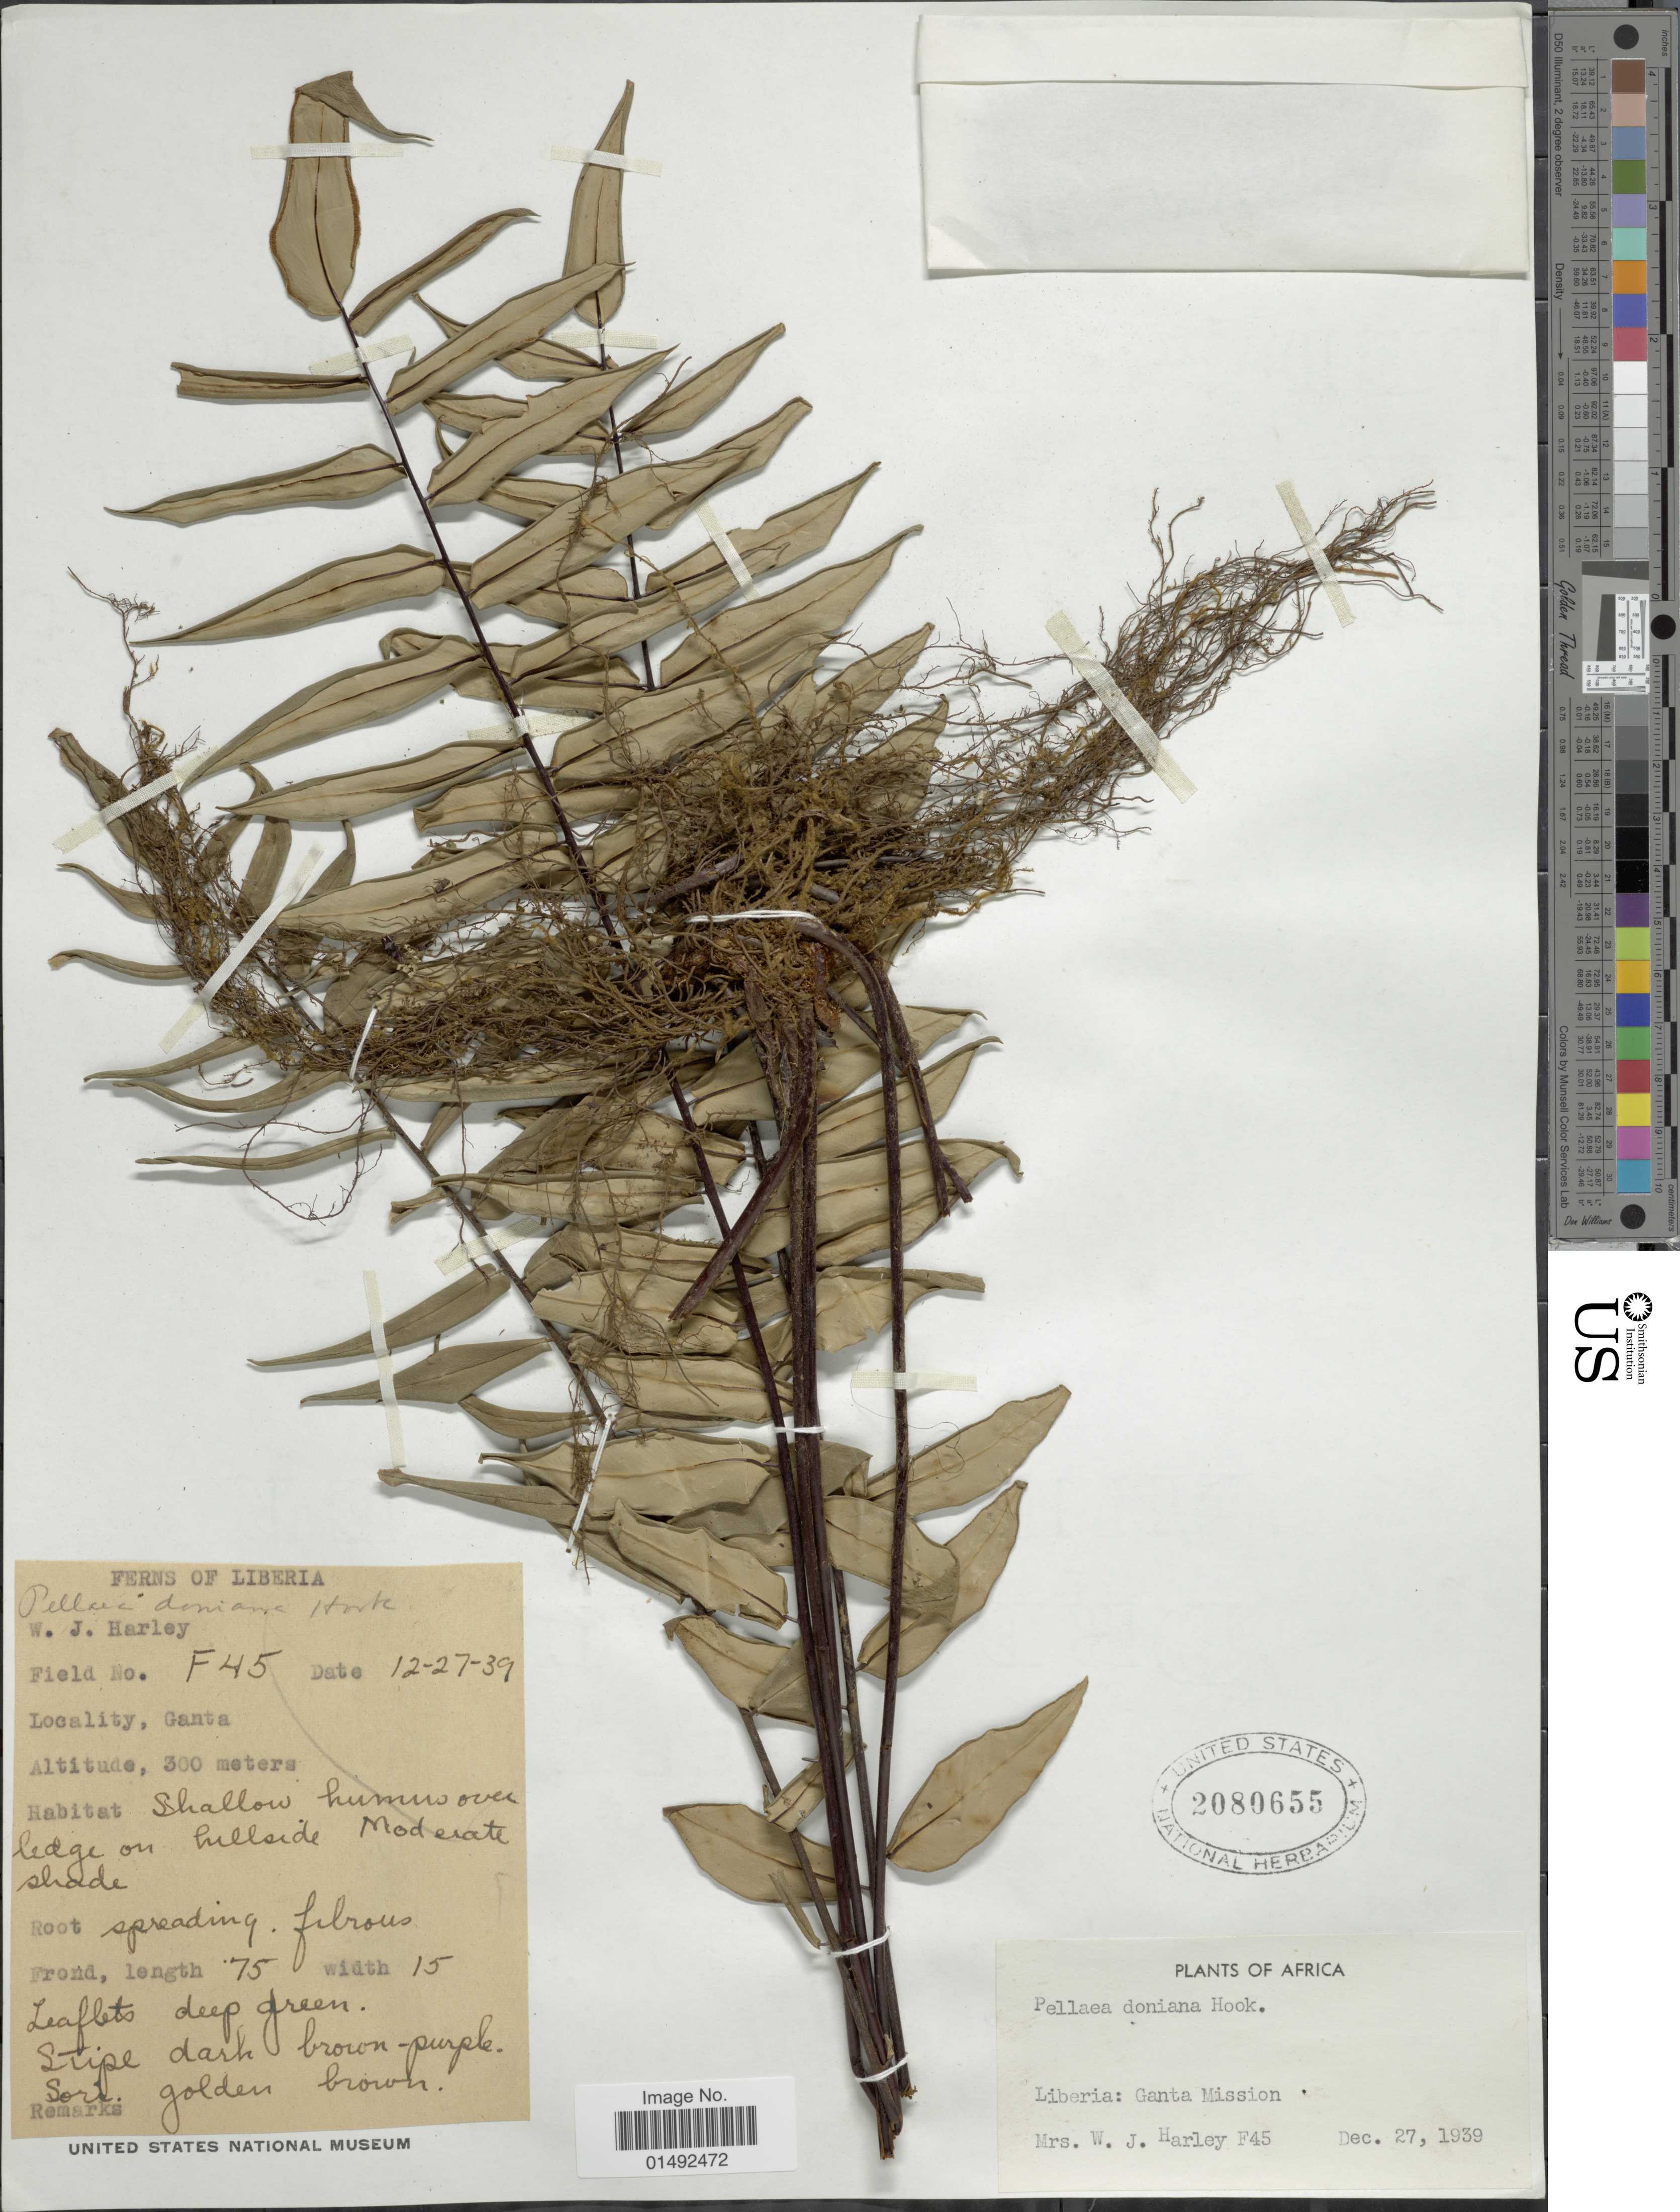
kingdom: Plantae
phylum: Tracheophyta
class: Polypodiopsida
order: Polypodiales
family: Pteridaceae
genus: Pellaea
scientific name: Pellaea doniana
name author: Hook.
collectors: W. Harley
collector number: F45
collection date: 1939-12-27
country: Liberia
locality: Africa, Liberia: ganta Mission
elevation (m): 300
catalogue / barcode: US 2080655